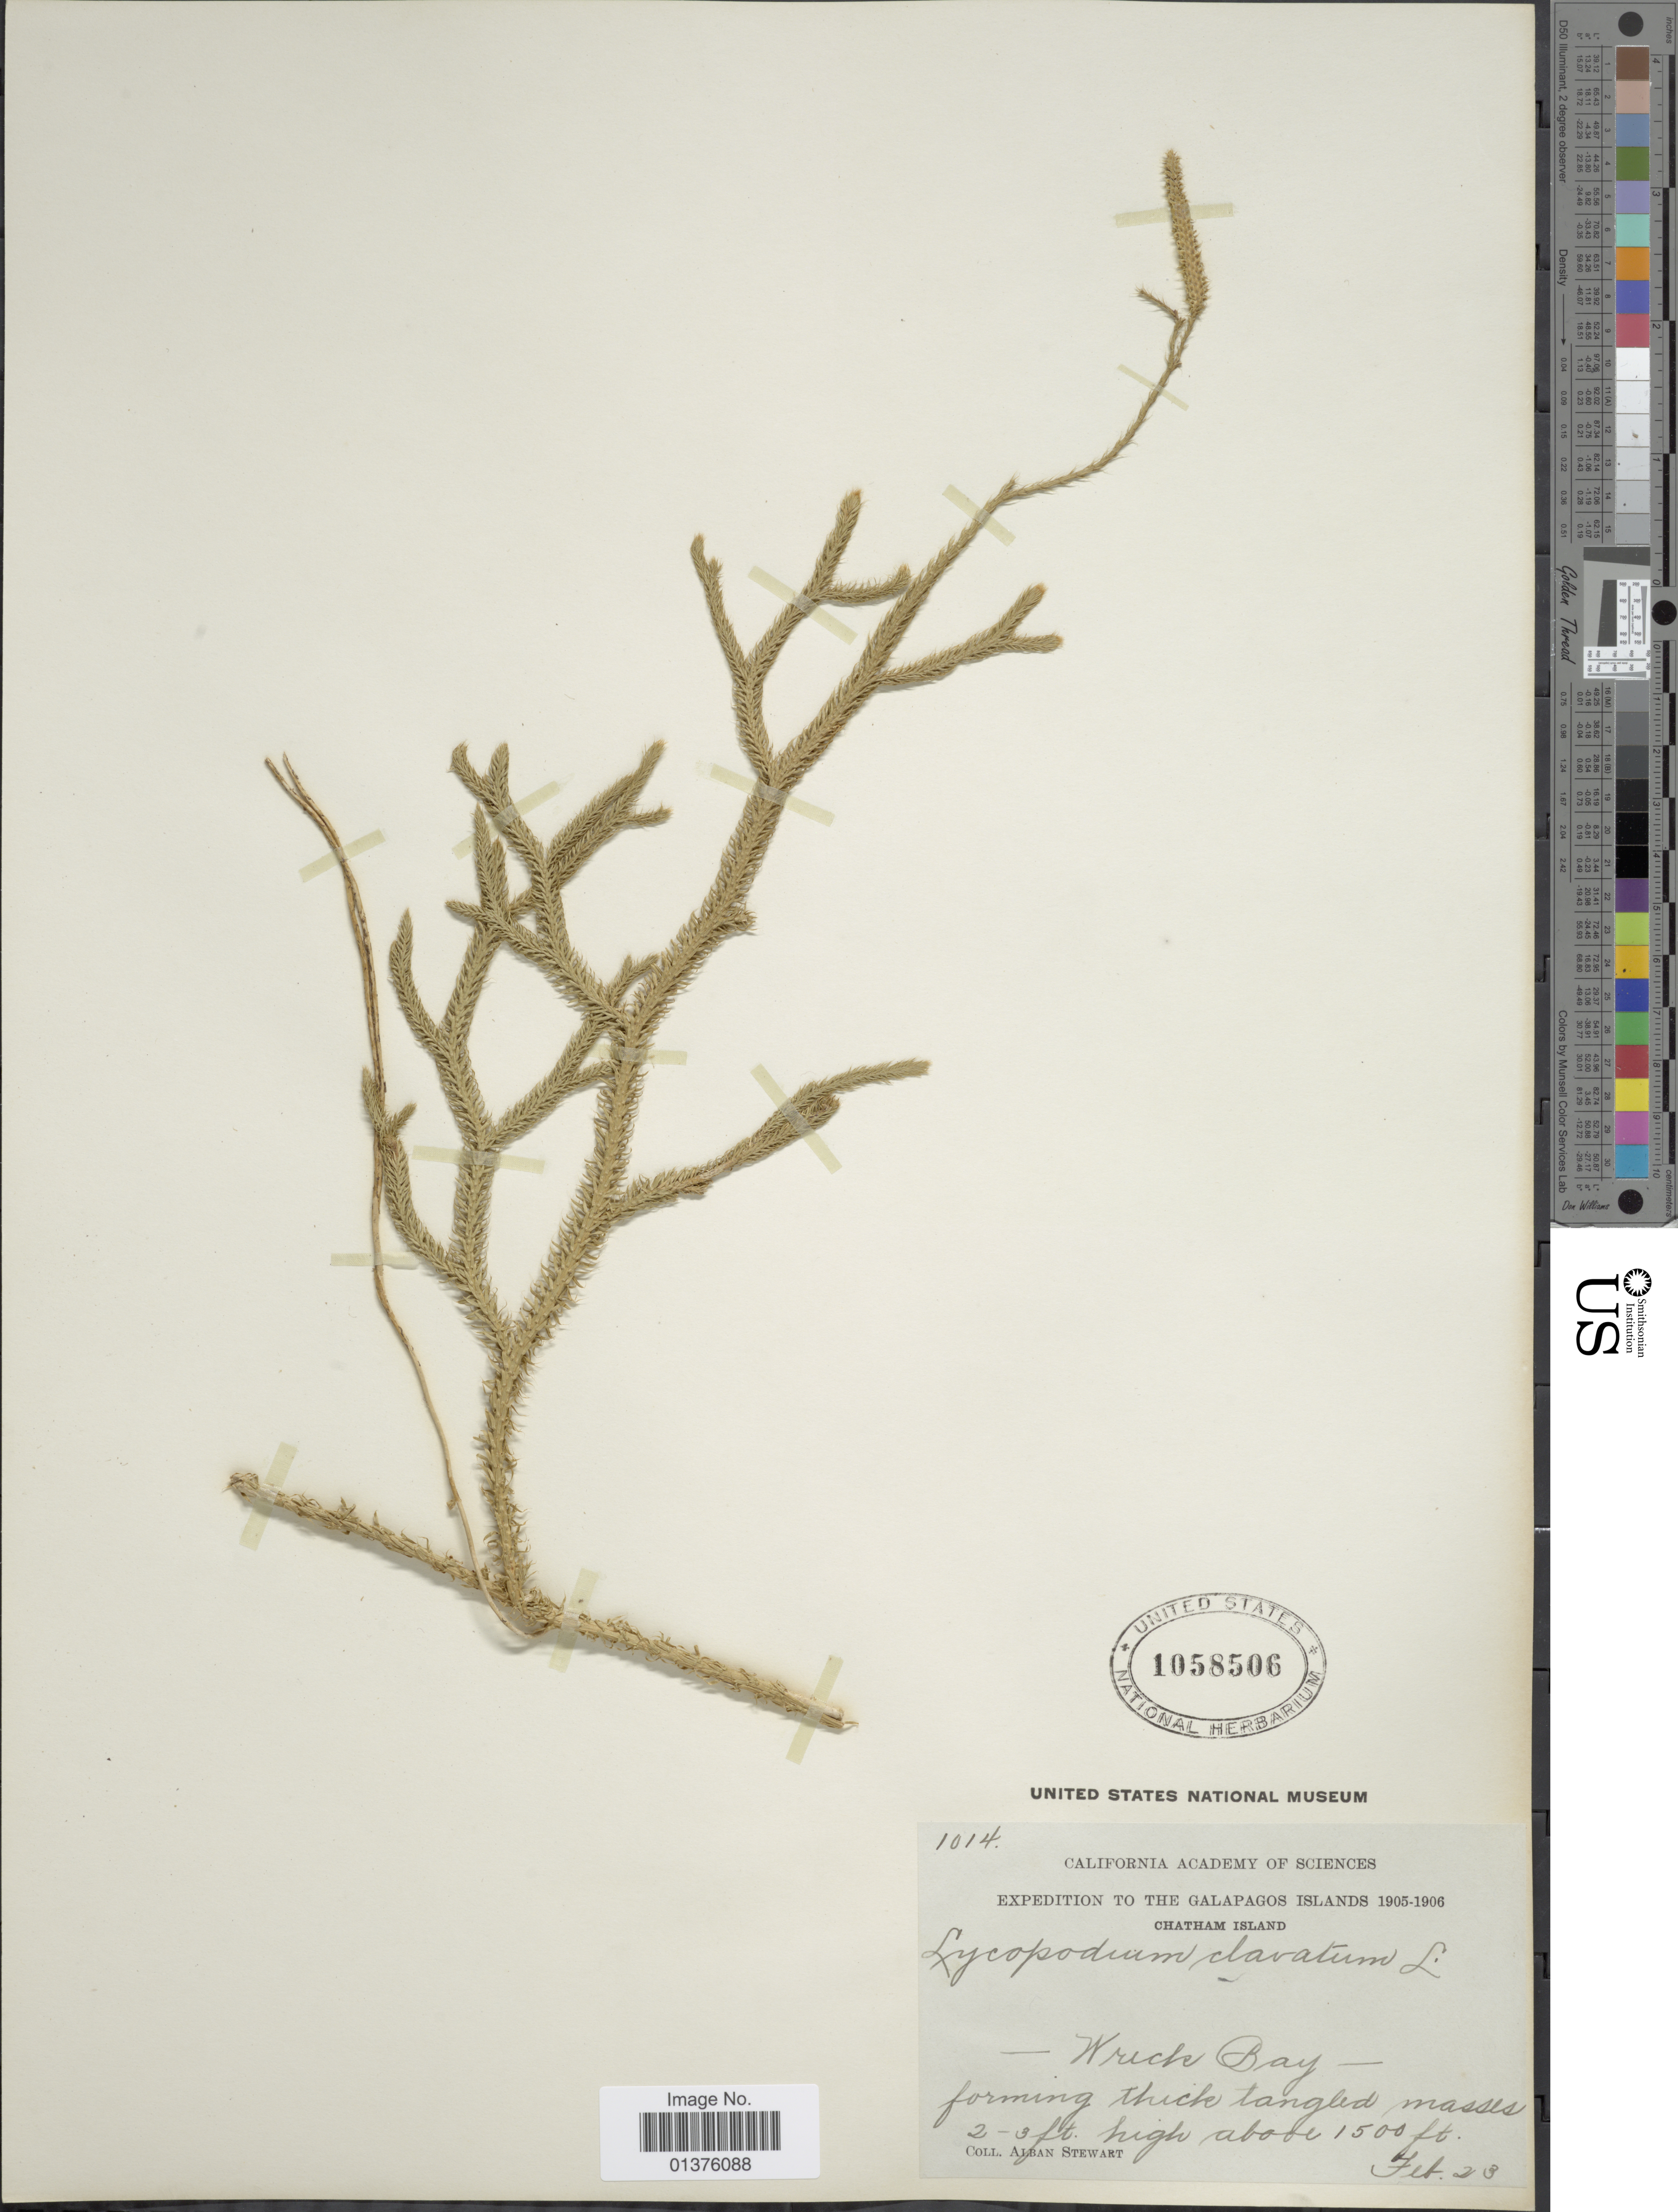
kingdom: Plantae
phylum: Tracheophyta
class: Lycopodiopsida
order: Lycopodiales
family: Lycopodiaceae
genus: Lycopodium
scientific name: Lycopodium clavatum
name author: L.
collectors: A. Stewart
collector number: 1014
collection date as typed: Transcribed d/m/y: /2/23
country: New Zealand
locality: Chatham Island, Wrench Bay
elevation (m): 457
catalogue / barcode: US 1058506